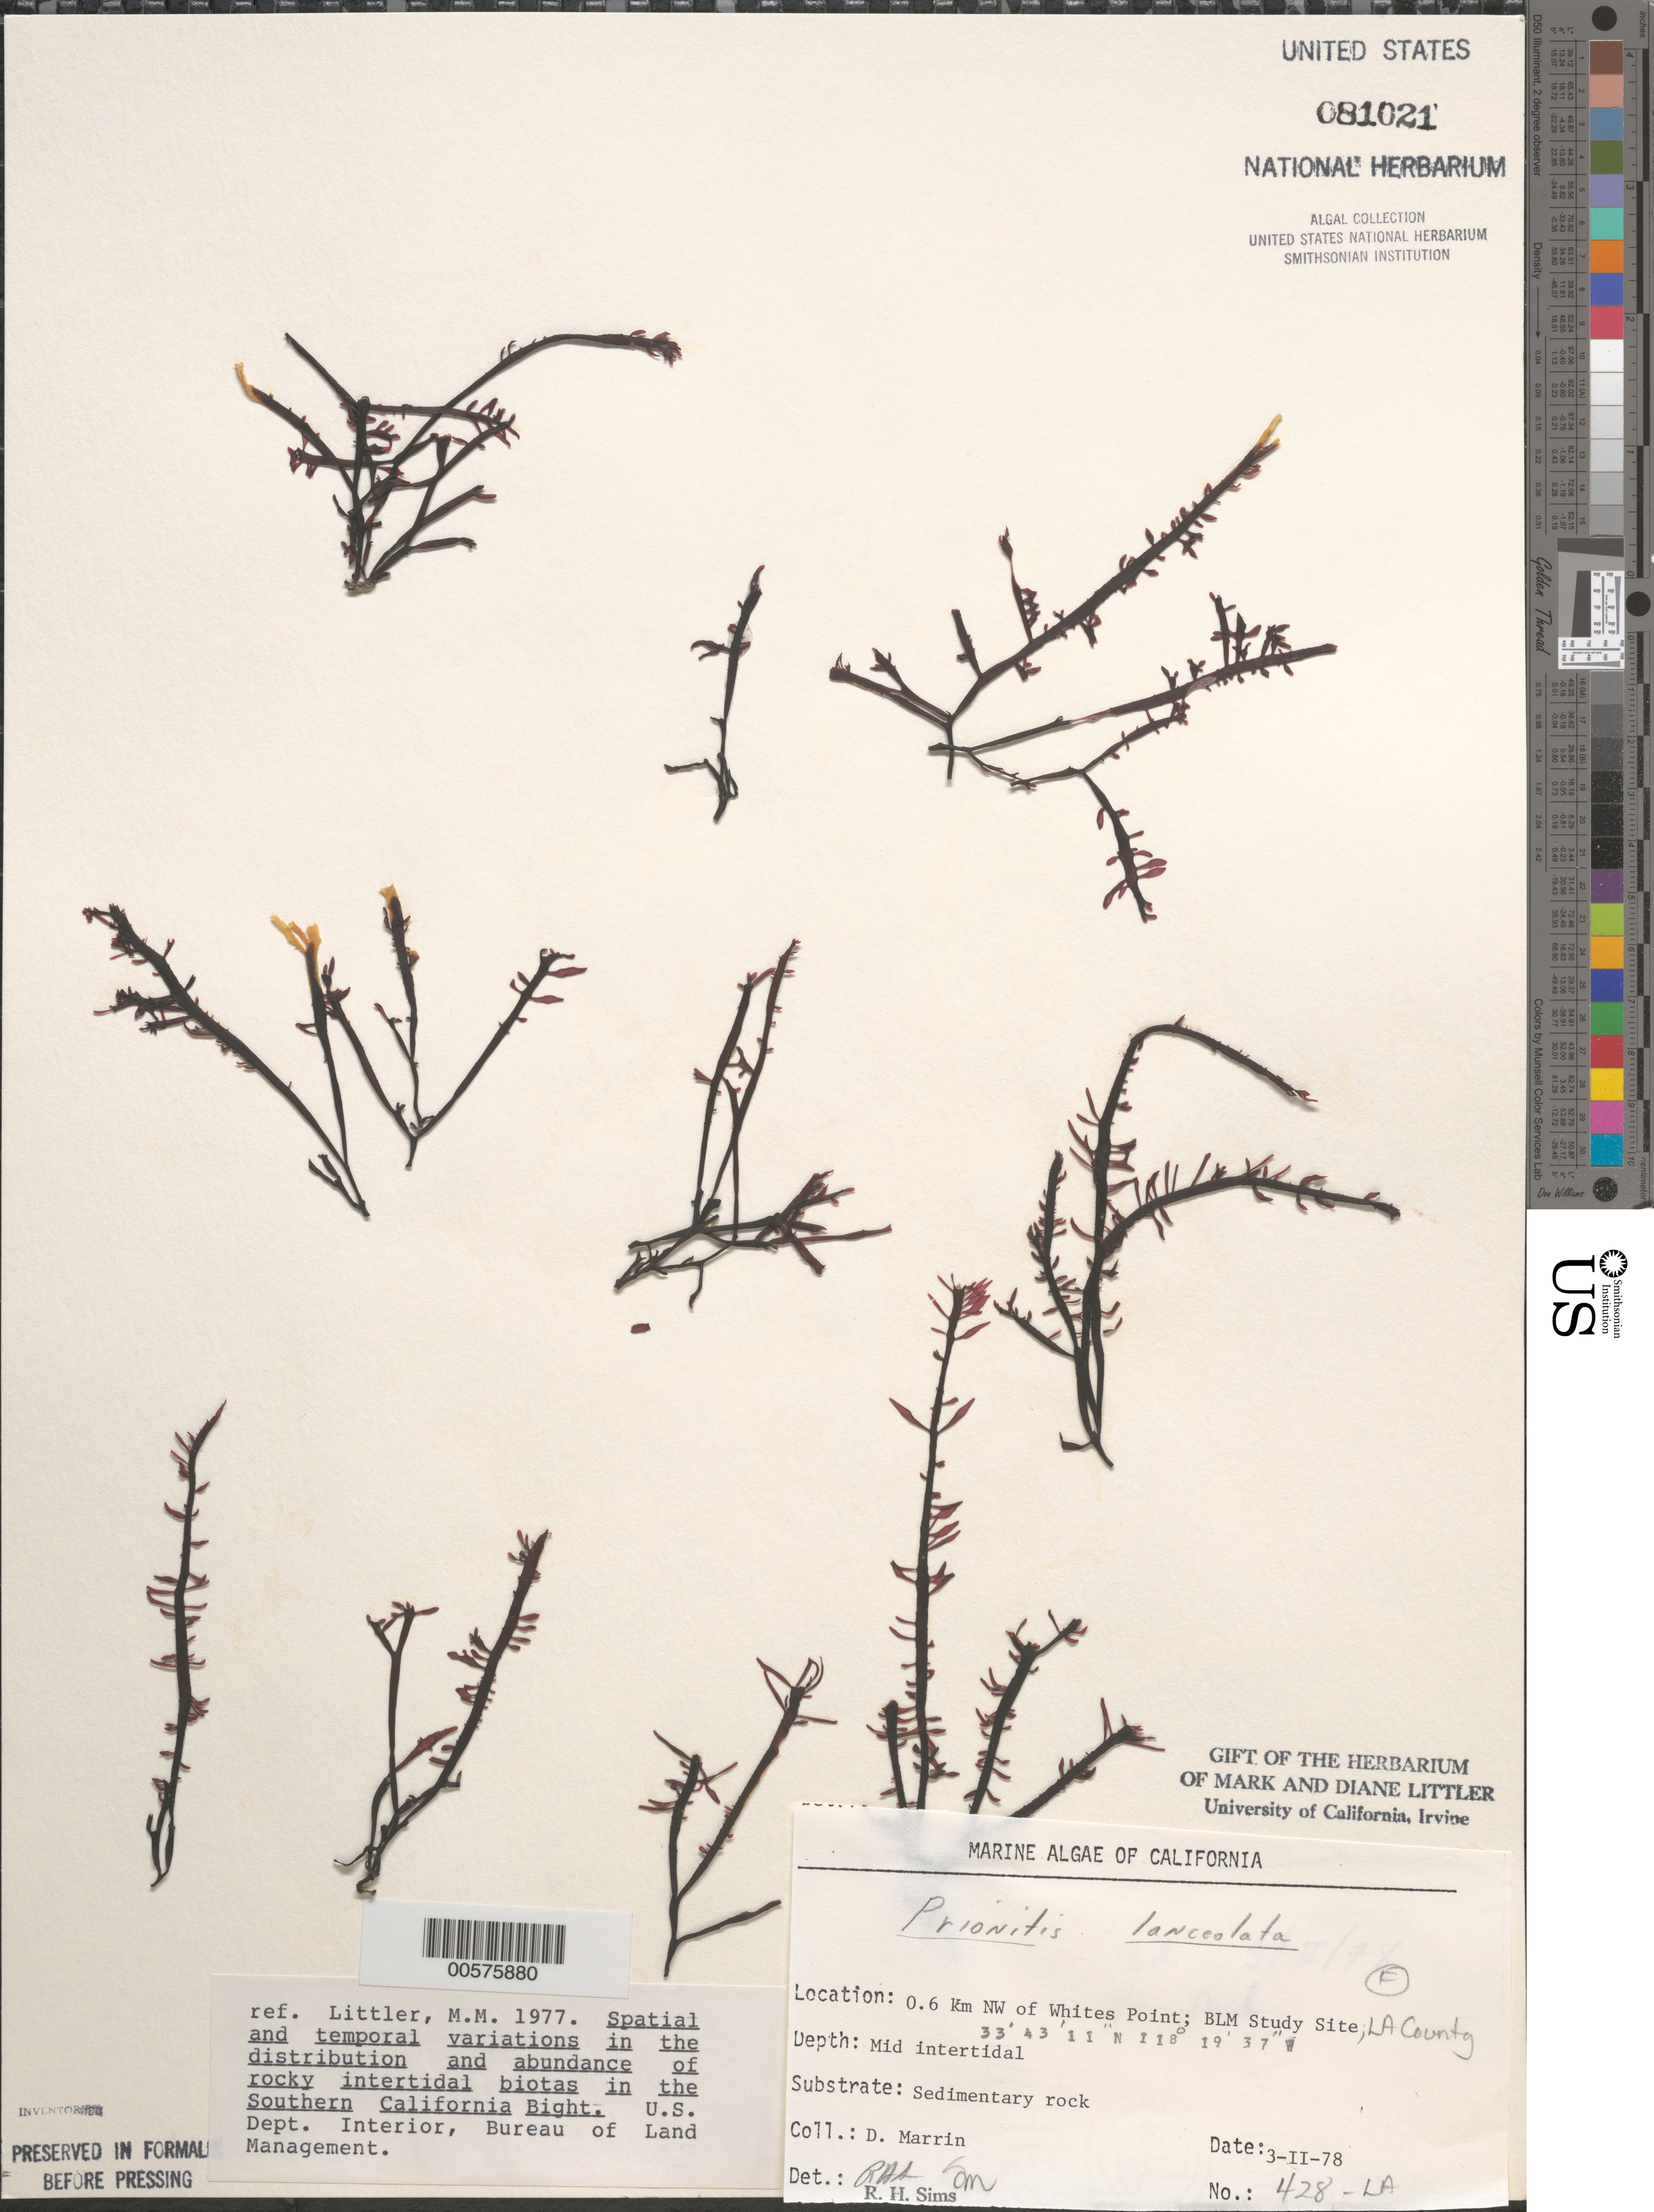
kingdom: Plantae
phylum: Rhodophyta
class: Florideophyceae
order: Cryptonemiales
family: Cryptonemiaceae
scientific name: Prionitis lanceolata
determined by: Sims, Robert H.; Murray, S. N.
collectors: D. Marrin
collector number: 428-la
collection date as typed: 03 Feb 1978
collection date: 1978-02-03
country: United States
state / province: California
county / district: Los Angeles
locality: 0.6 km northwest of Whites Point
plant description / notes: BLM-SOCALBIGHT Rocky Intertidal Survey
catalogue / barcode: US 81021